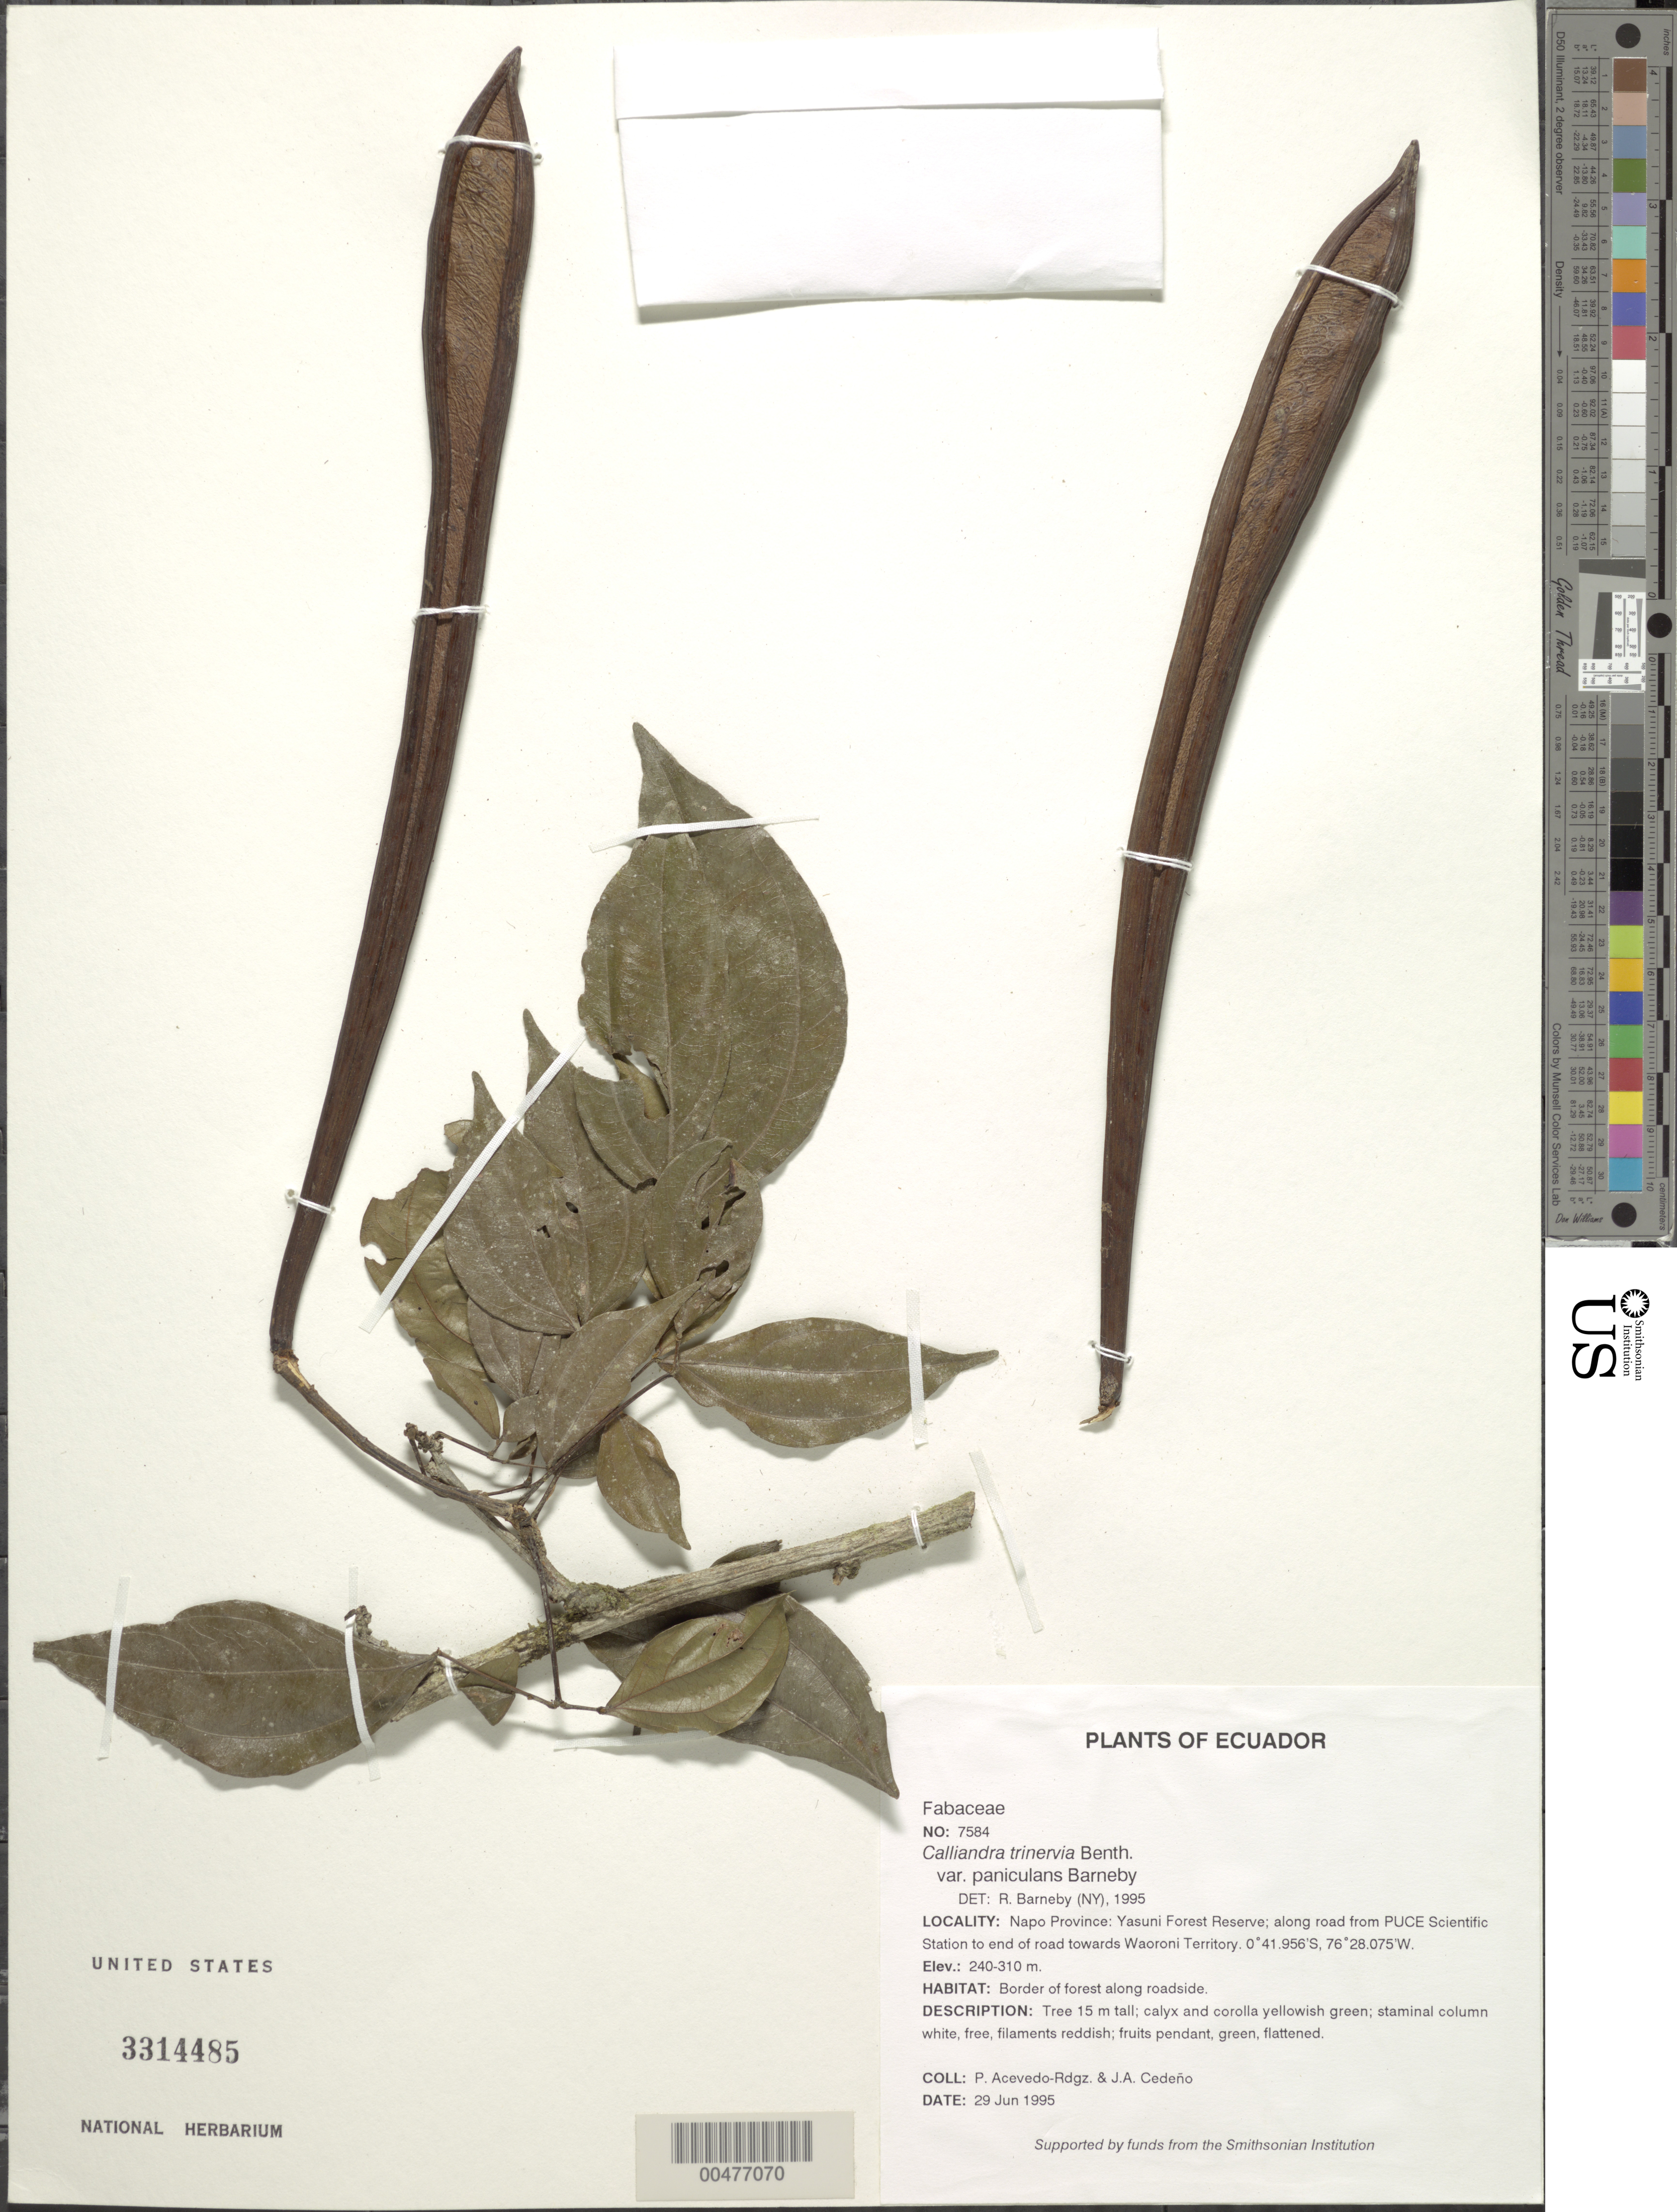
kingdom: Plantae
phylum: Tracheophyta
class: Magnoliopsida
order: Fabales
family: Fabaceae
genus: Calliandra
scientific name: Calliandra trinervia var. paniculans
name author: Barneby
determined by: Barneby, Rupert C., (NY)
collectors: P. Acevedo-Rodr. & J. A. Cedeño M.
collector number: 7584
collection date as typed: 29 Jun 1995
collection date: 1995-06-29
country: Ecuador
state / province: Napo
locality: Napo Province: Yasuni Forest Reserve; along road from PUCE Scientific Station to end of road towards Waoroni Territory.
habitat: Border of forest along roadside.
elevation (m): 240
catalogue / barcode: US 3314485